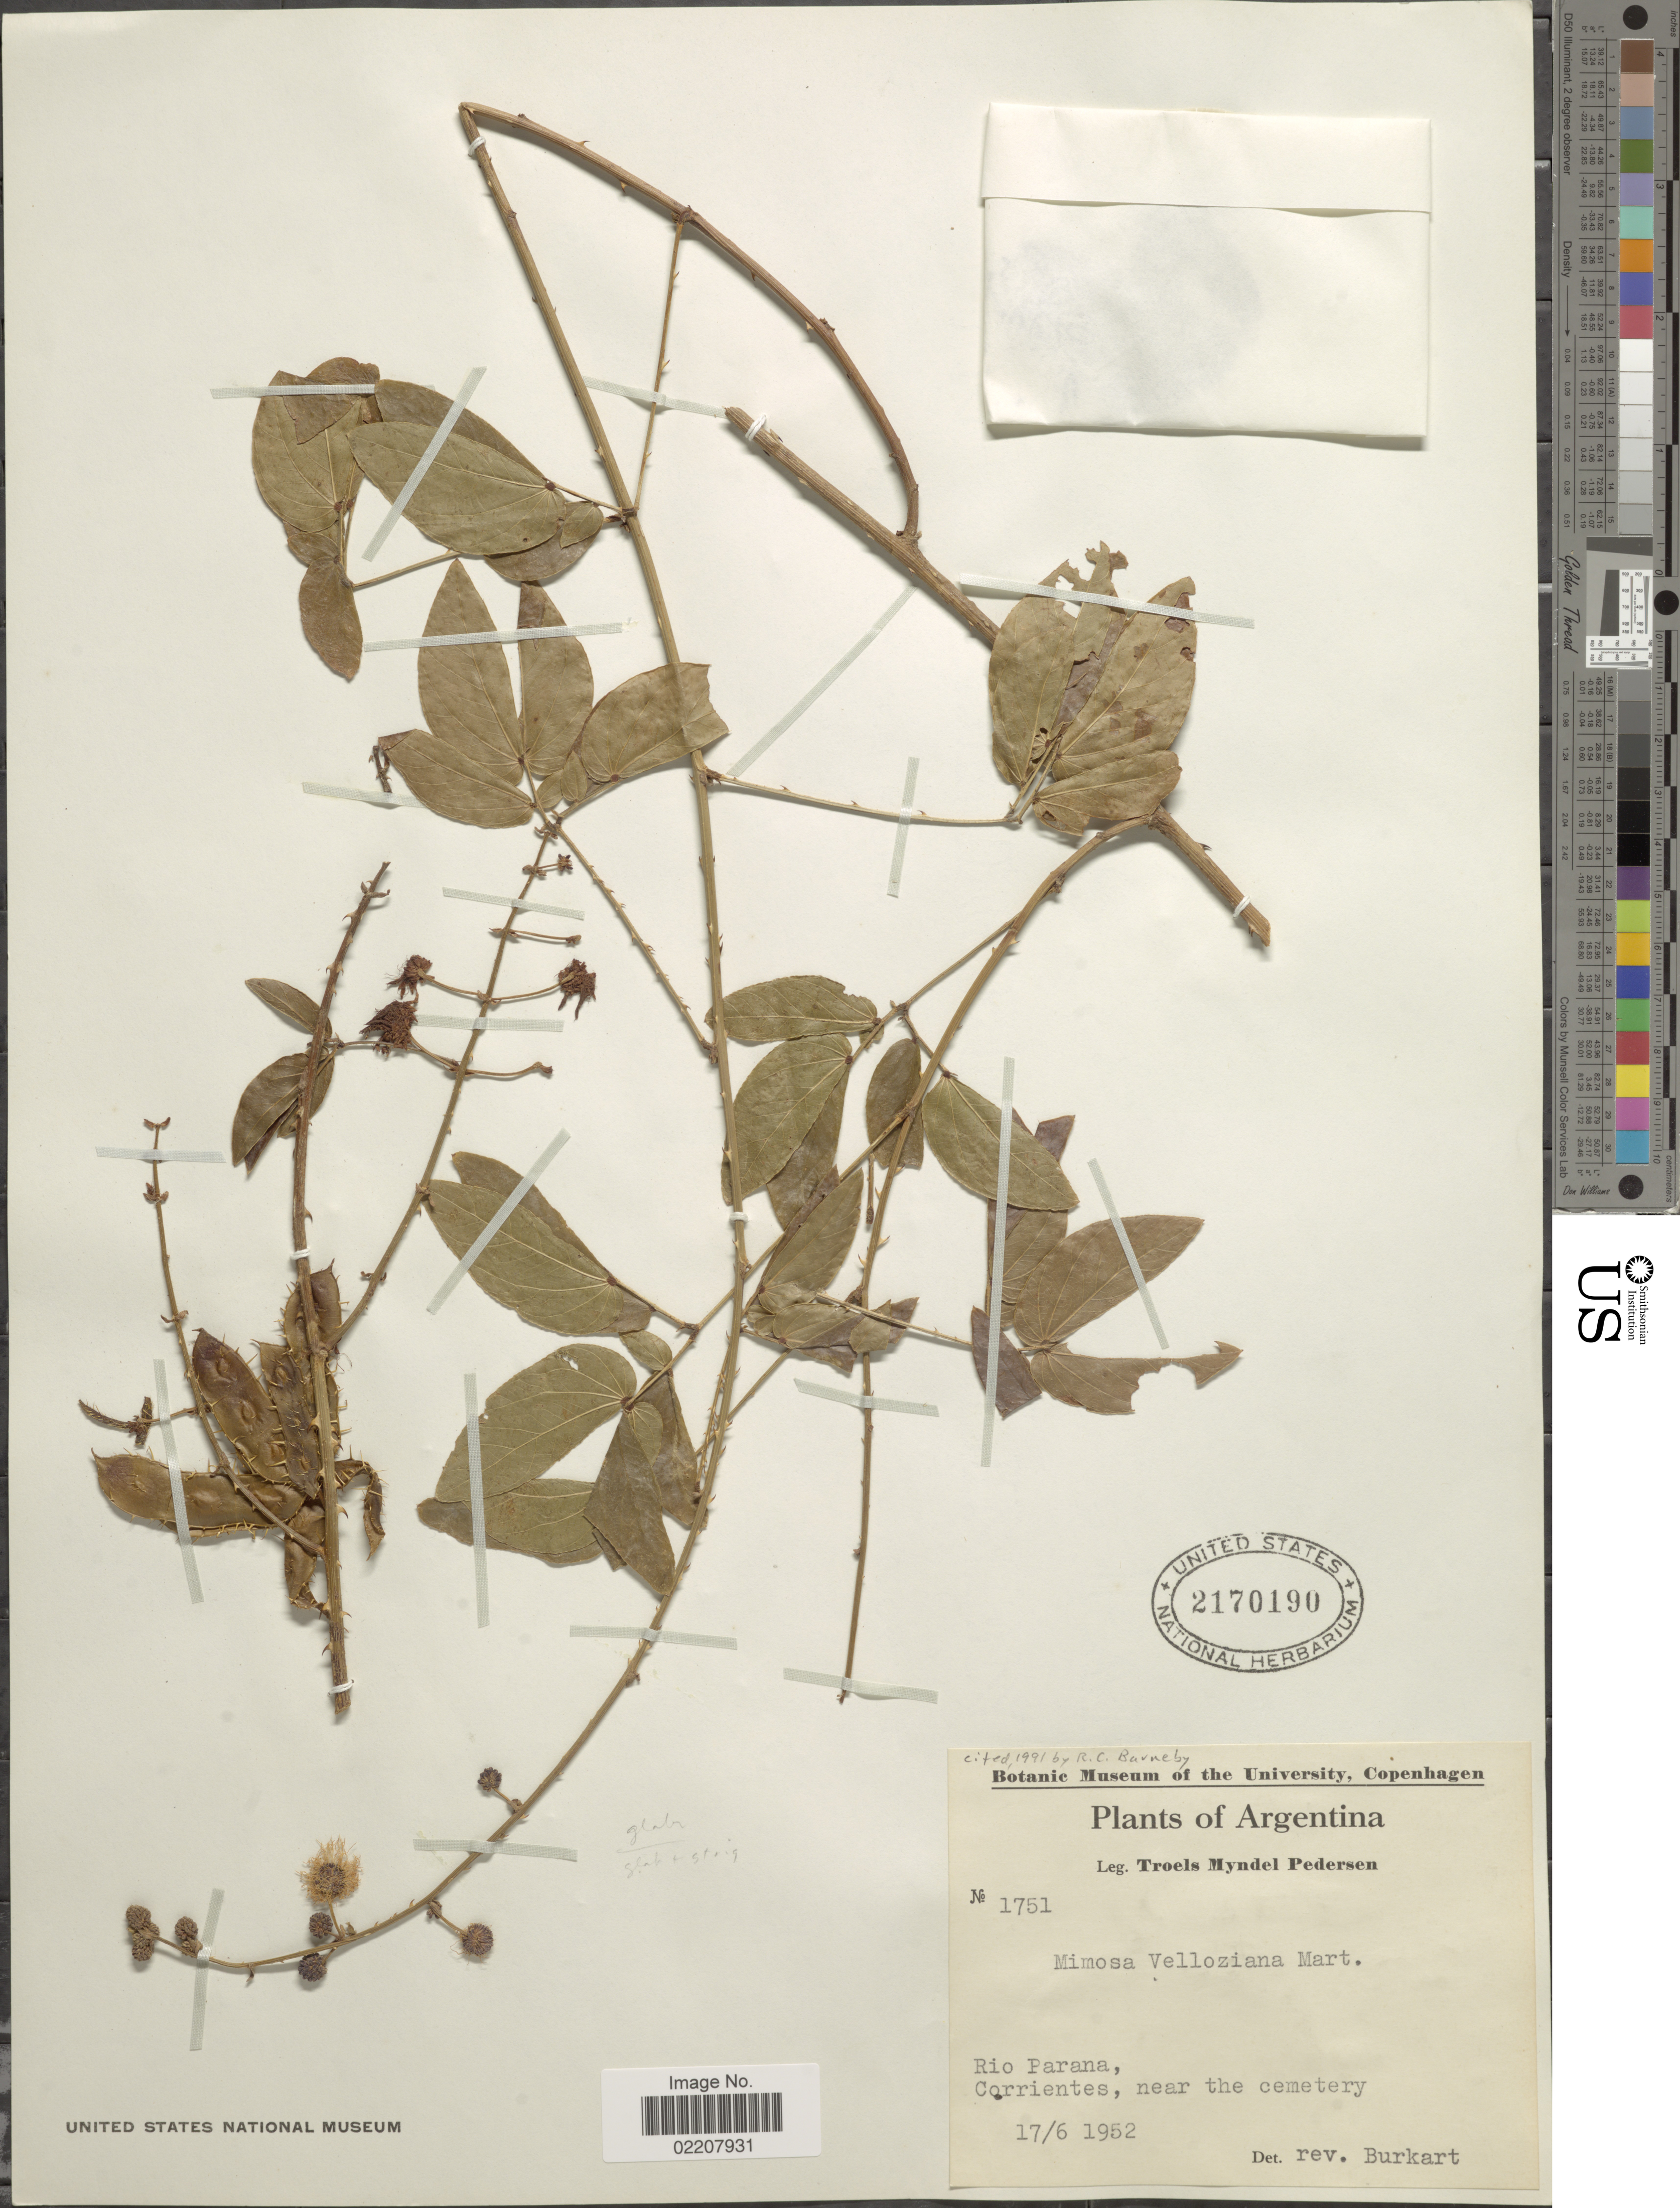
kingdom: Plantae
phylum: Tracheophyta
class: Magnoliopsida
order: Fabales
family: Fabaceae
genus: Mimosa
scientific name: Mimosa velloziana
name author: Mart.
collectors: T. Pederson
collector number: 1751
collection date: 1952-06-17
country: Argentina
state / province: Corrientes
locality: Rio Parana, near the cemetery.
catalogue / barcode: US 2170190